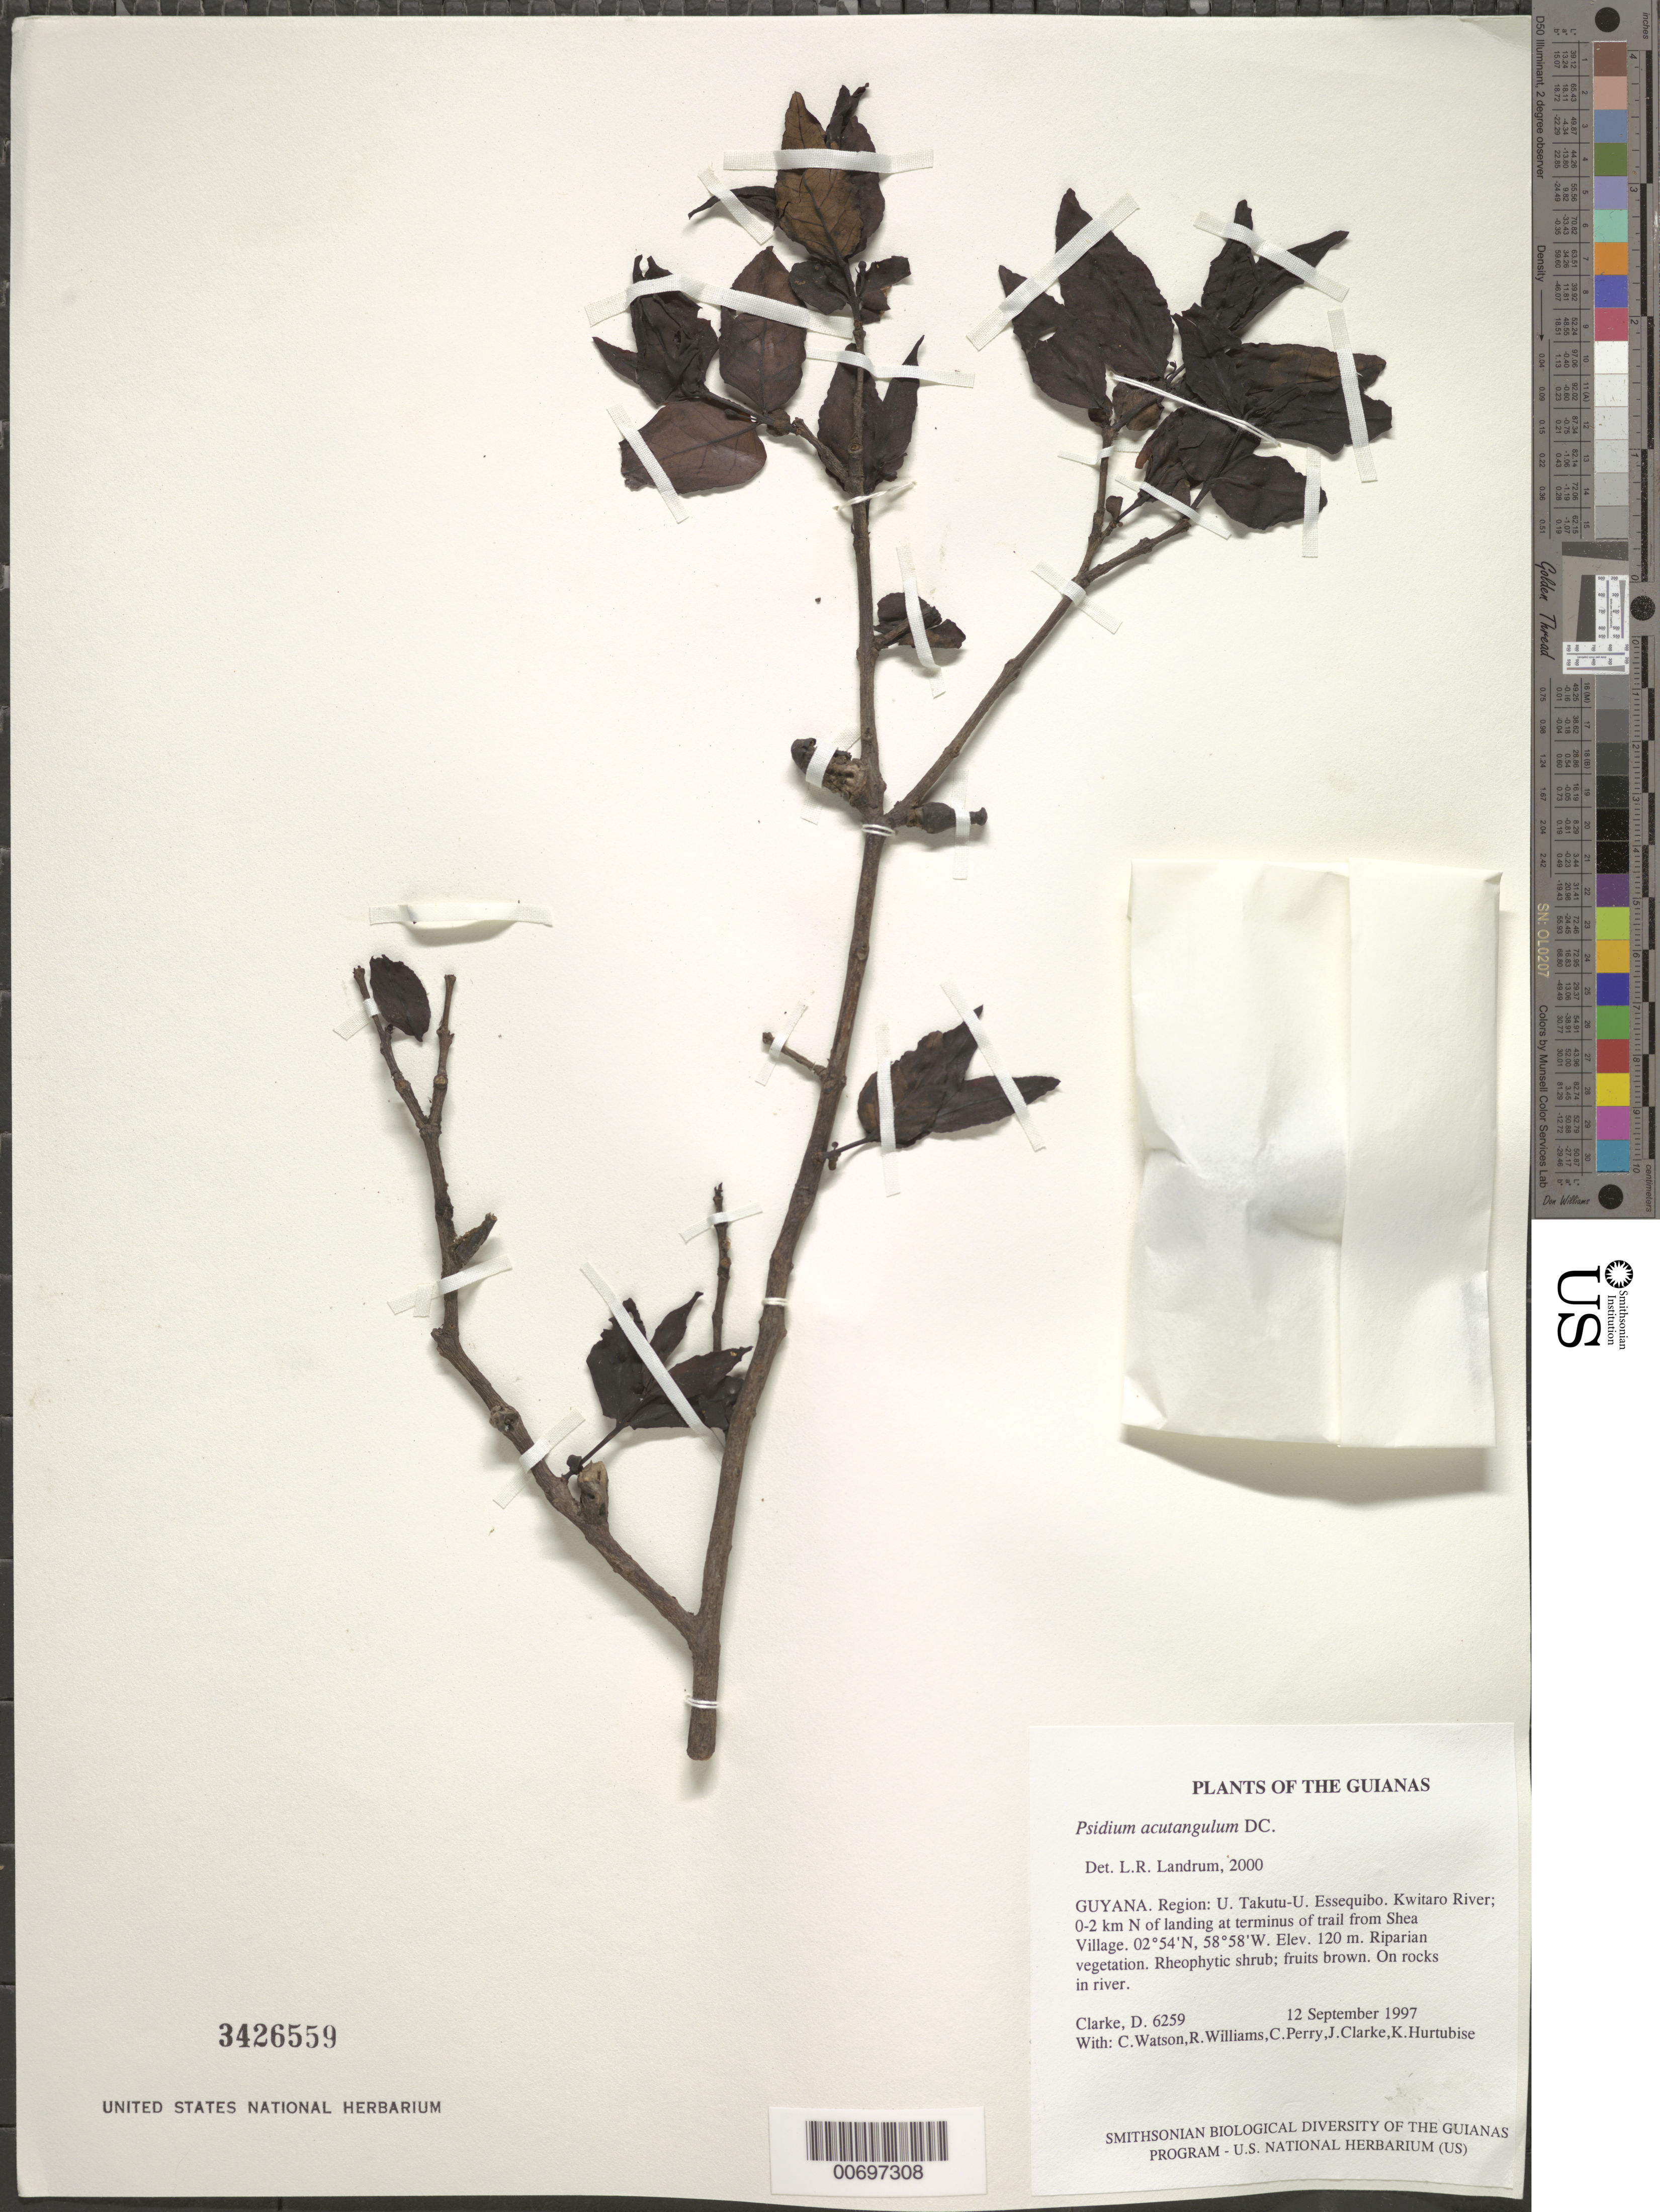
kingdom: Plantae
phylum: Tracheophyta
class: Magnoliopsida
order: Myrtales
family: Myrtaceae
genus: Psidium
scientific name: Psidium acutangulum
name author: (DC.) DC.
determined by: Landrum, L. R.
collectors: H. D. Clarke, C. Watson, R. Williams, C. Perry, J. Clarke & K. Hurtubise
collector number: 6259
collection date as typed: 12 September 1997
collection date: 1997-09-12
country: Guyana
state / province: U. Takutu-U. Essequibo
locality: Kwitaro River; 0-2 km N of landing at terminus of trail from Shea Village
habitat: Riparian vegetation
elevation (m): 120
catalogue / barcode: US 3426559